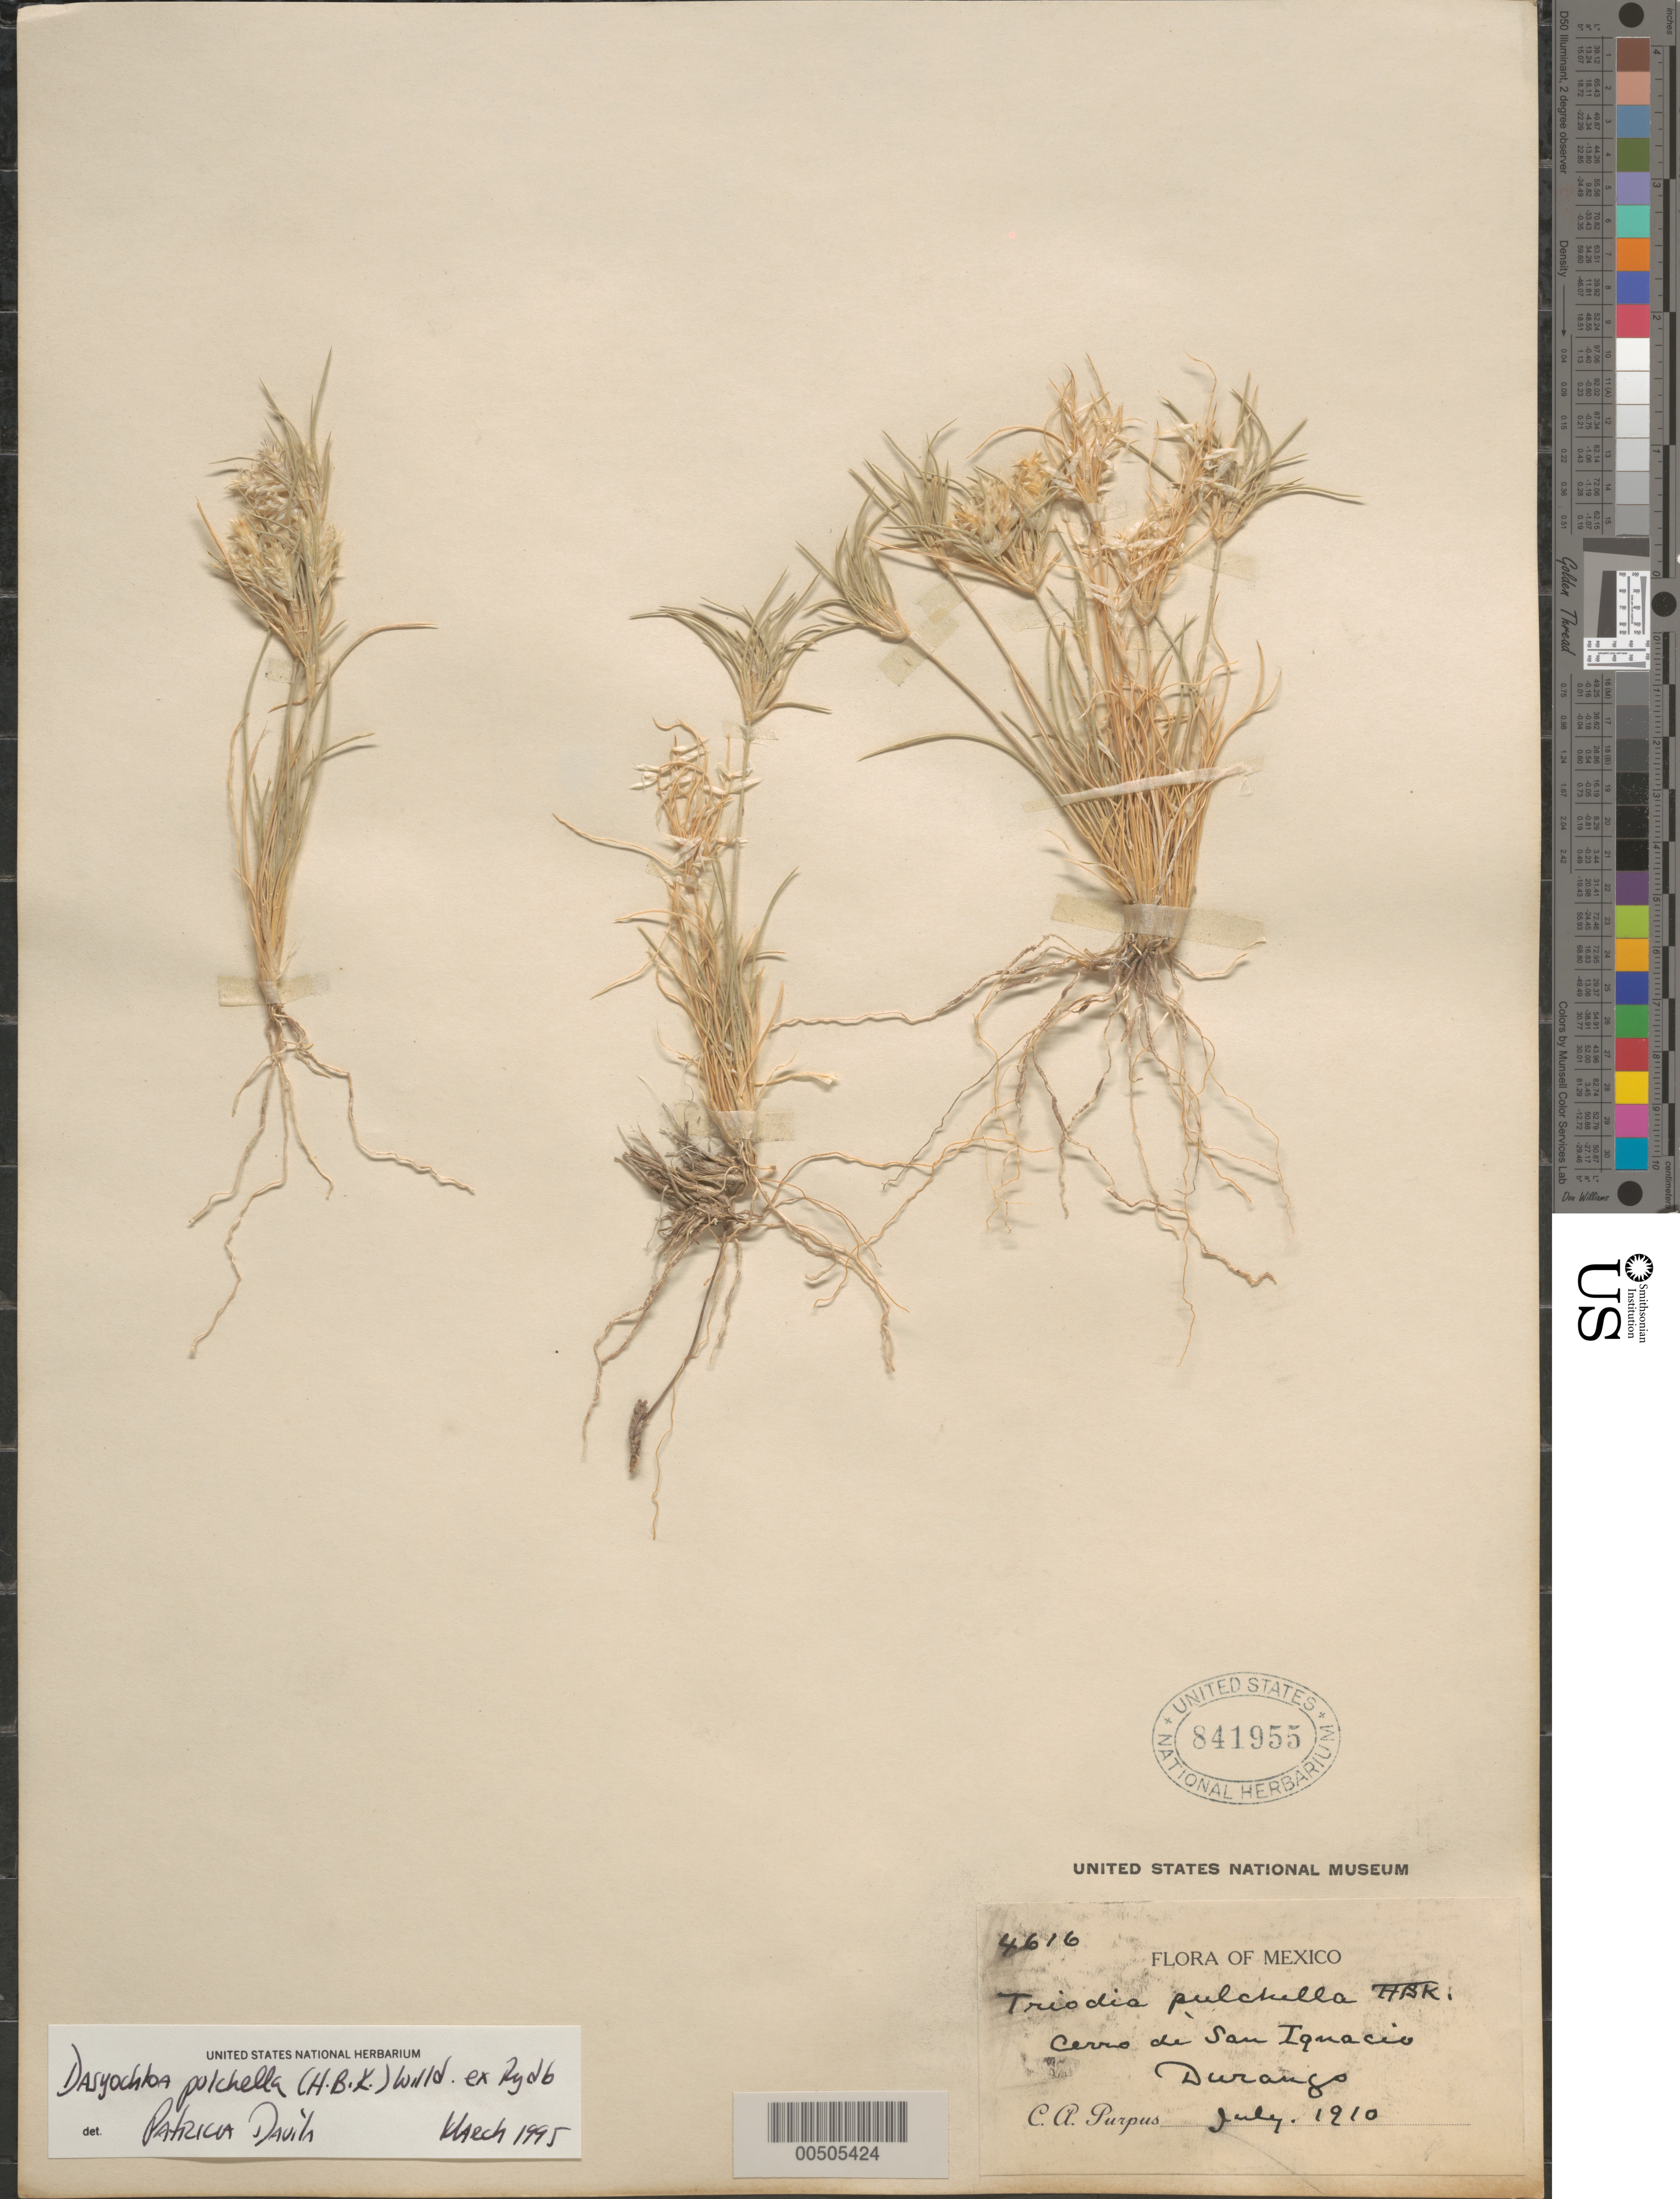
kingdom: Plantae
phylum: Tracheophyta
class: Liliopsida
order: Poales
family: Poaceae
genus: Dasyochloa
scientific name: Dasyochloa pulchella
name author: (Kunth) Willd. ex Rydb.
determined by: Dávila, P. D.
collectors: C. A. Purpus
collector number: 4616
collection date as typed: Jul 1910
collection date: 1910-07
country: Mexico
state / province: Durango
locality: Cerro de San Iquacio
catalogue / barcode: US 841955